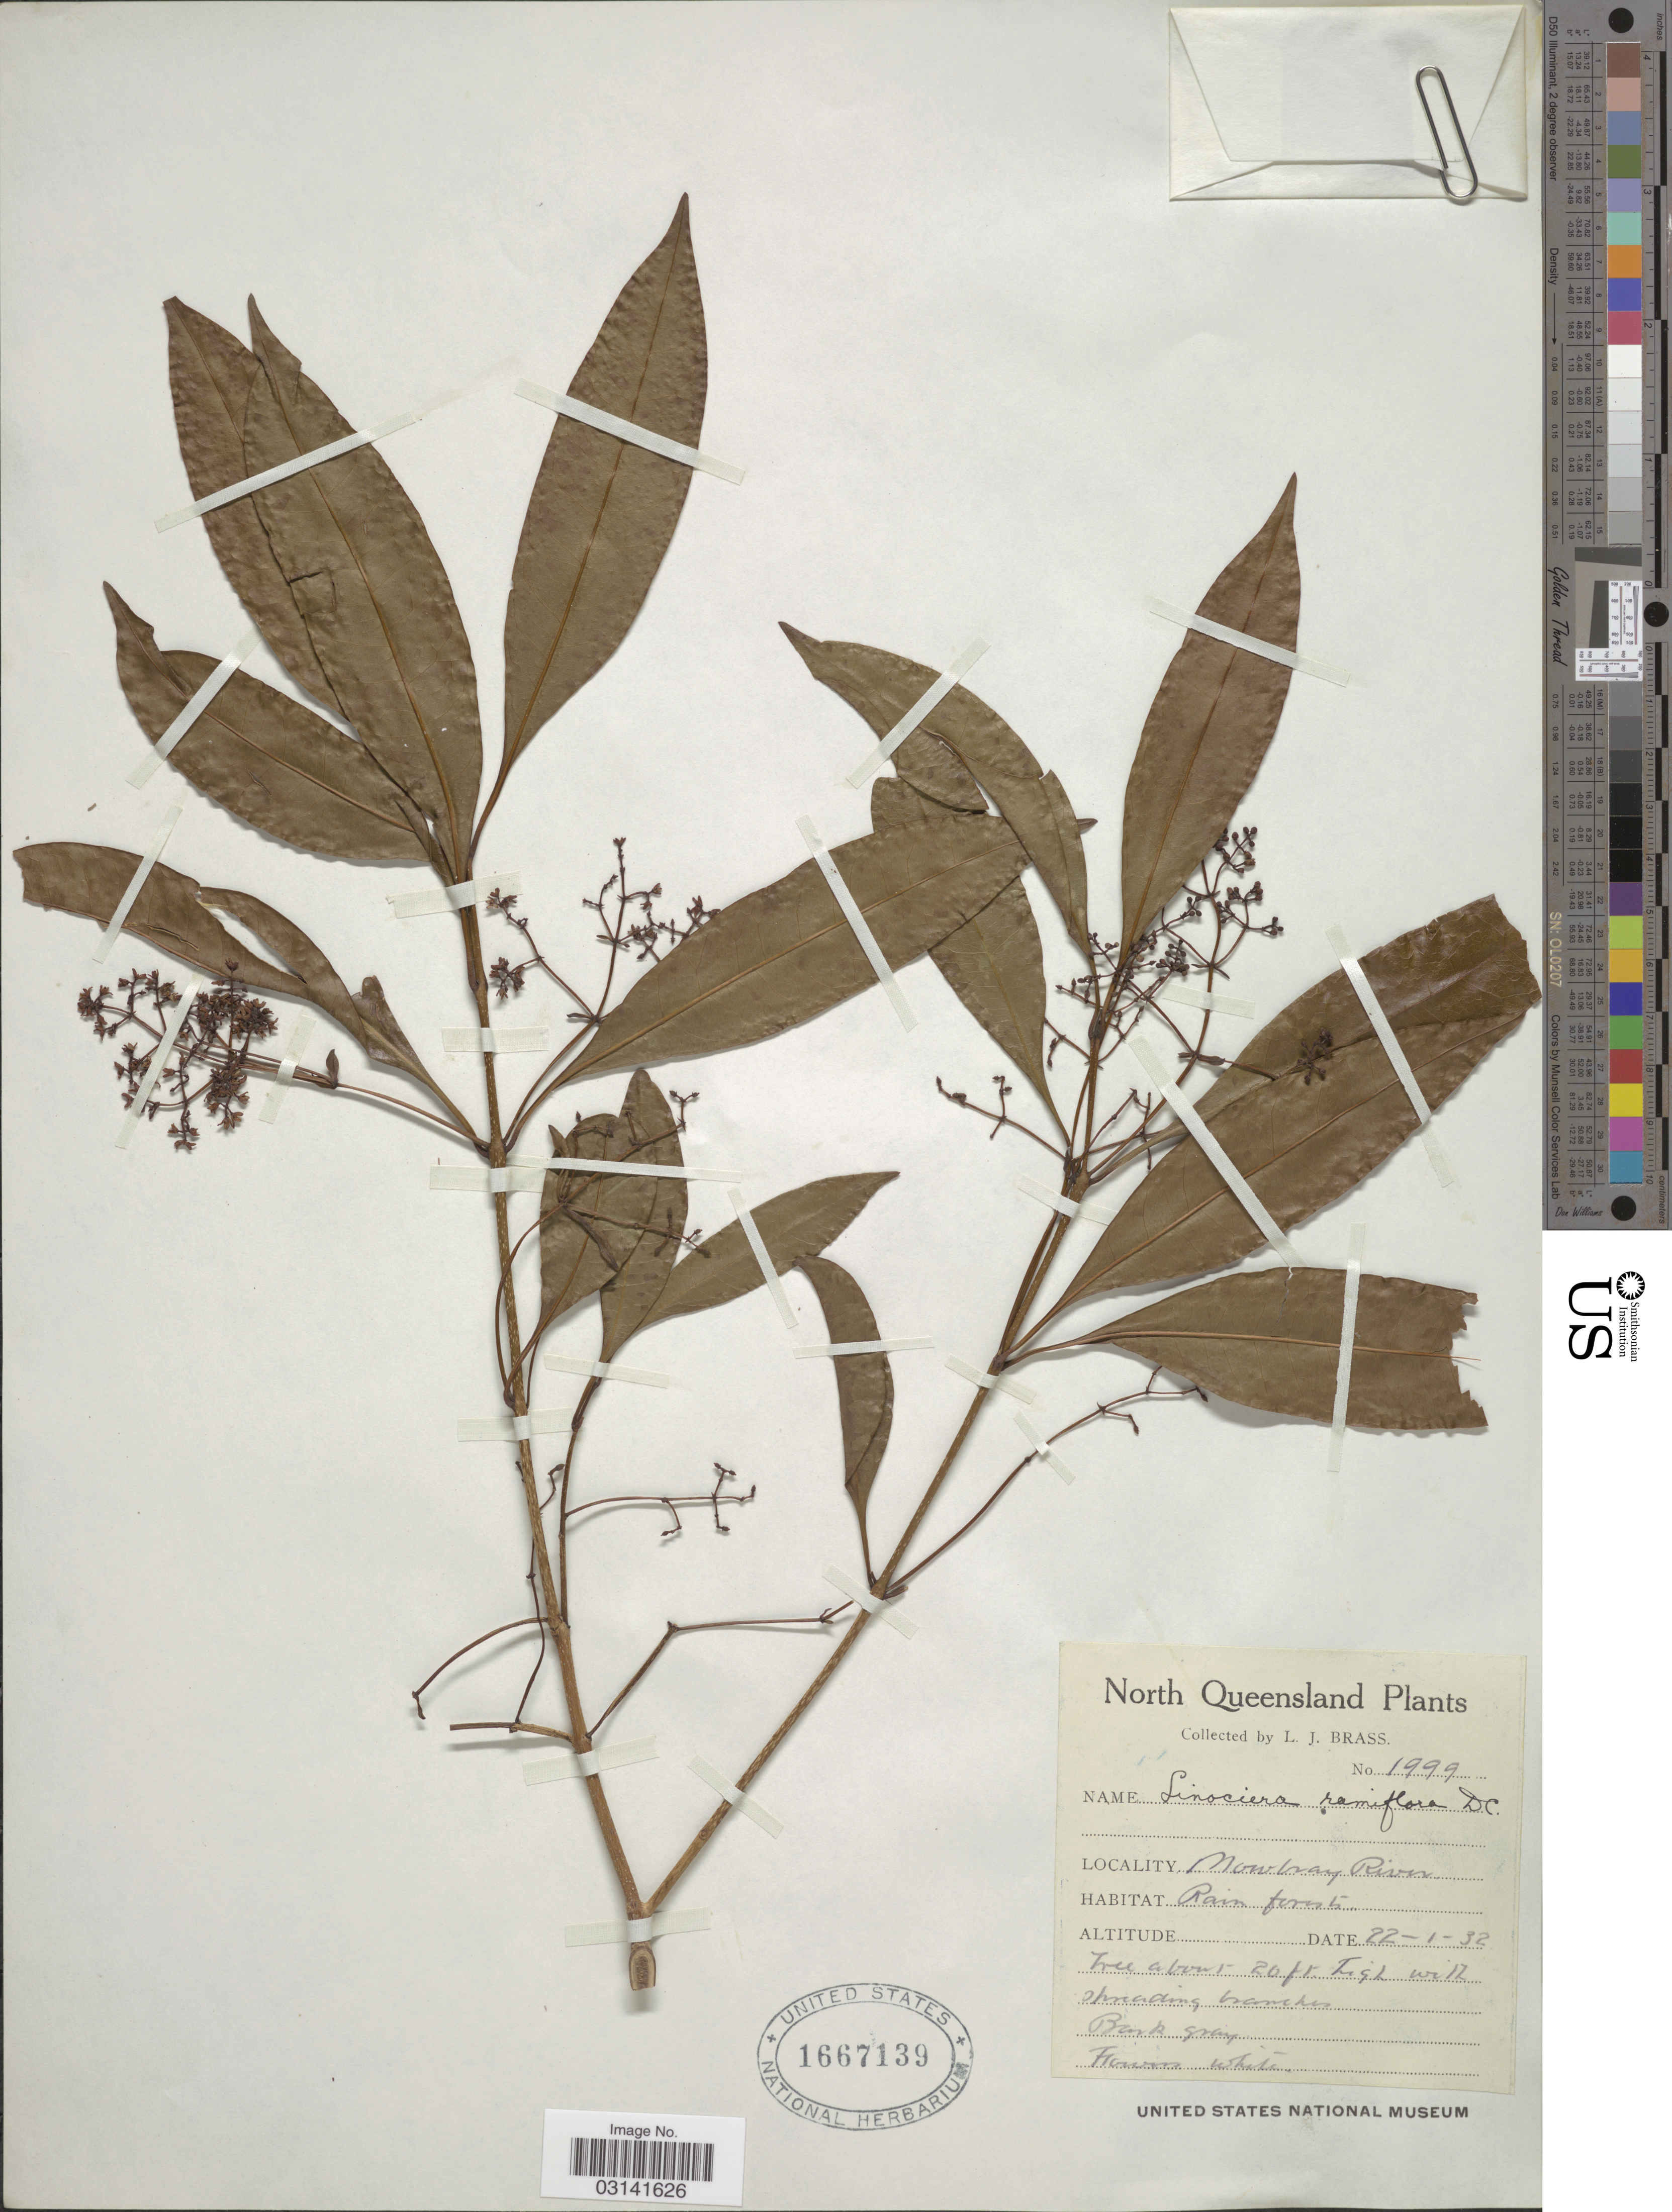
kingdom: Plantae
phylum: Tracheophyta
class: Magnoliopsida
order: Lamiales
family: Oleaceae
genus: Chionanthus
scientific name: Chionanthus ramiflorus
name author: Roxb.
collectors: L. J. Brass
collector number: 1999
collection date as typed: Transcribed d/m/y: 22/1/32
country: Australia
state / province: Queensland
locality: North Queensland. Mowbray River.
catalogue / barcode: US 1667139